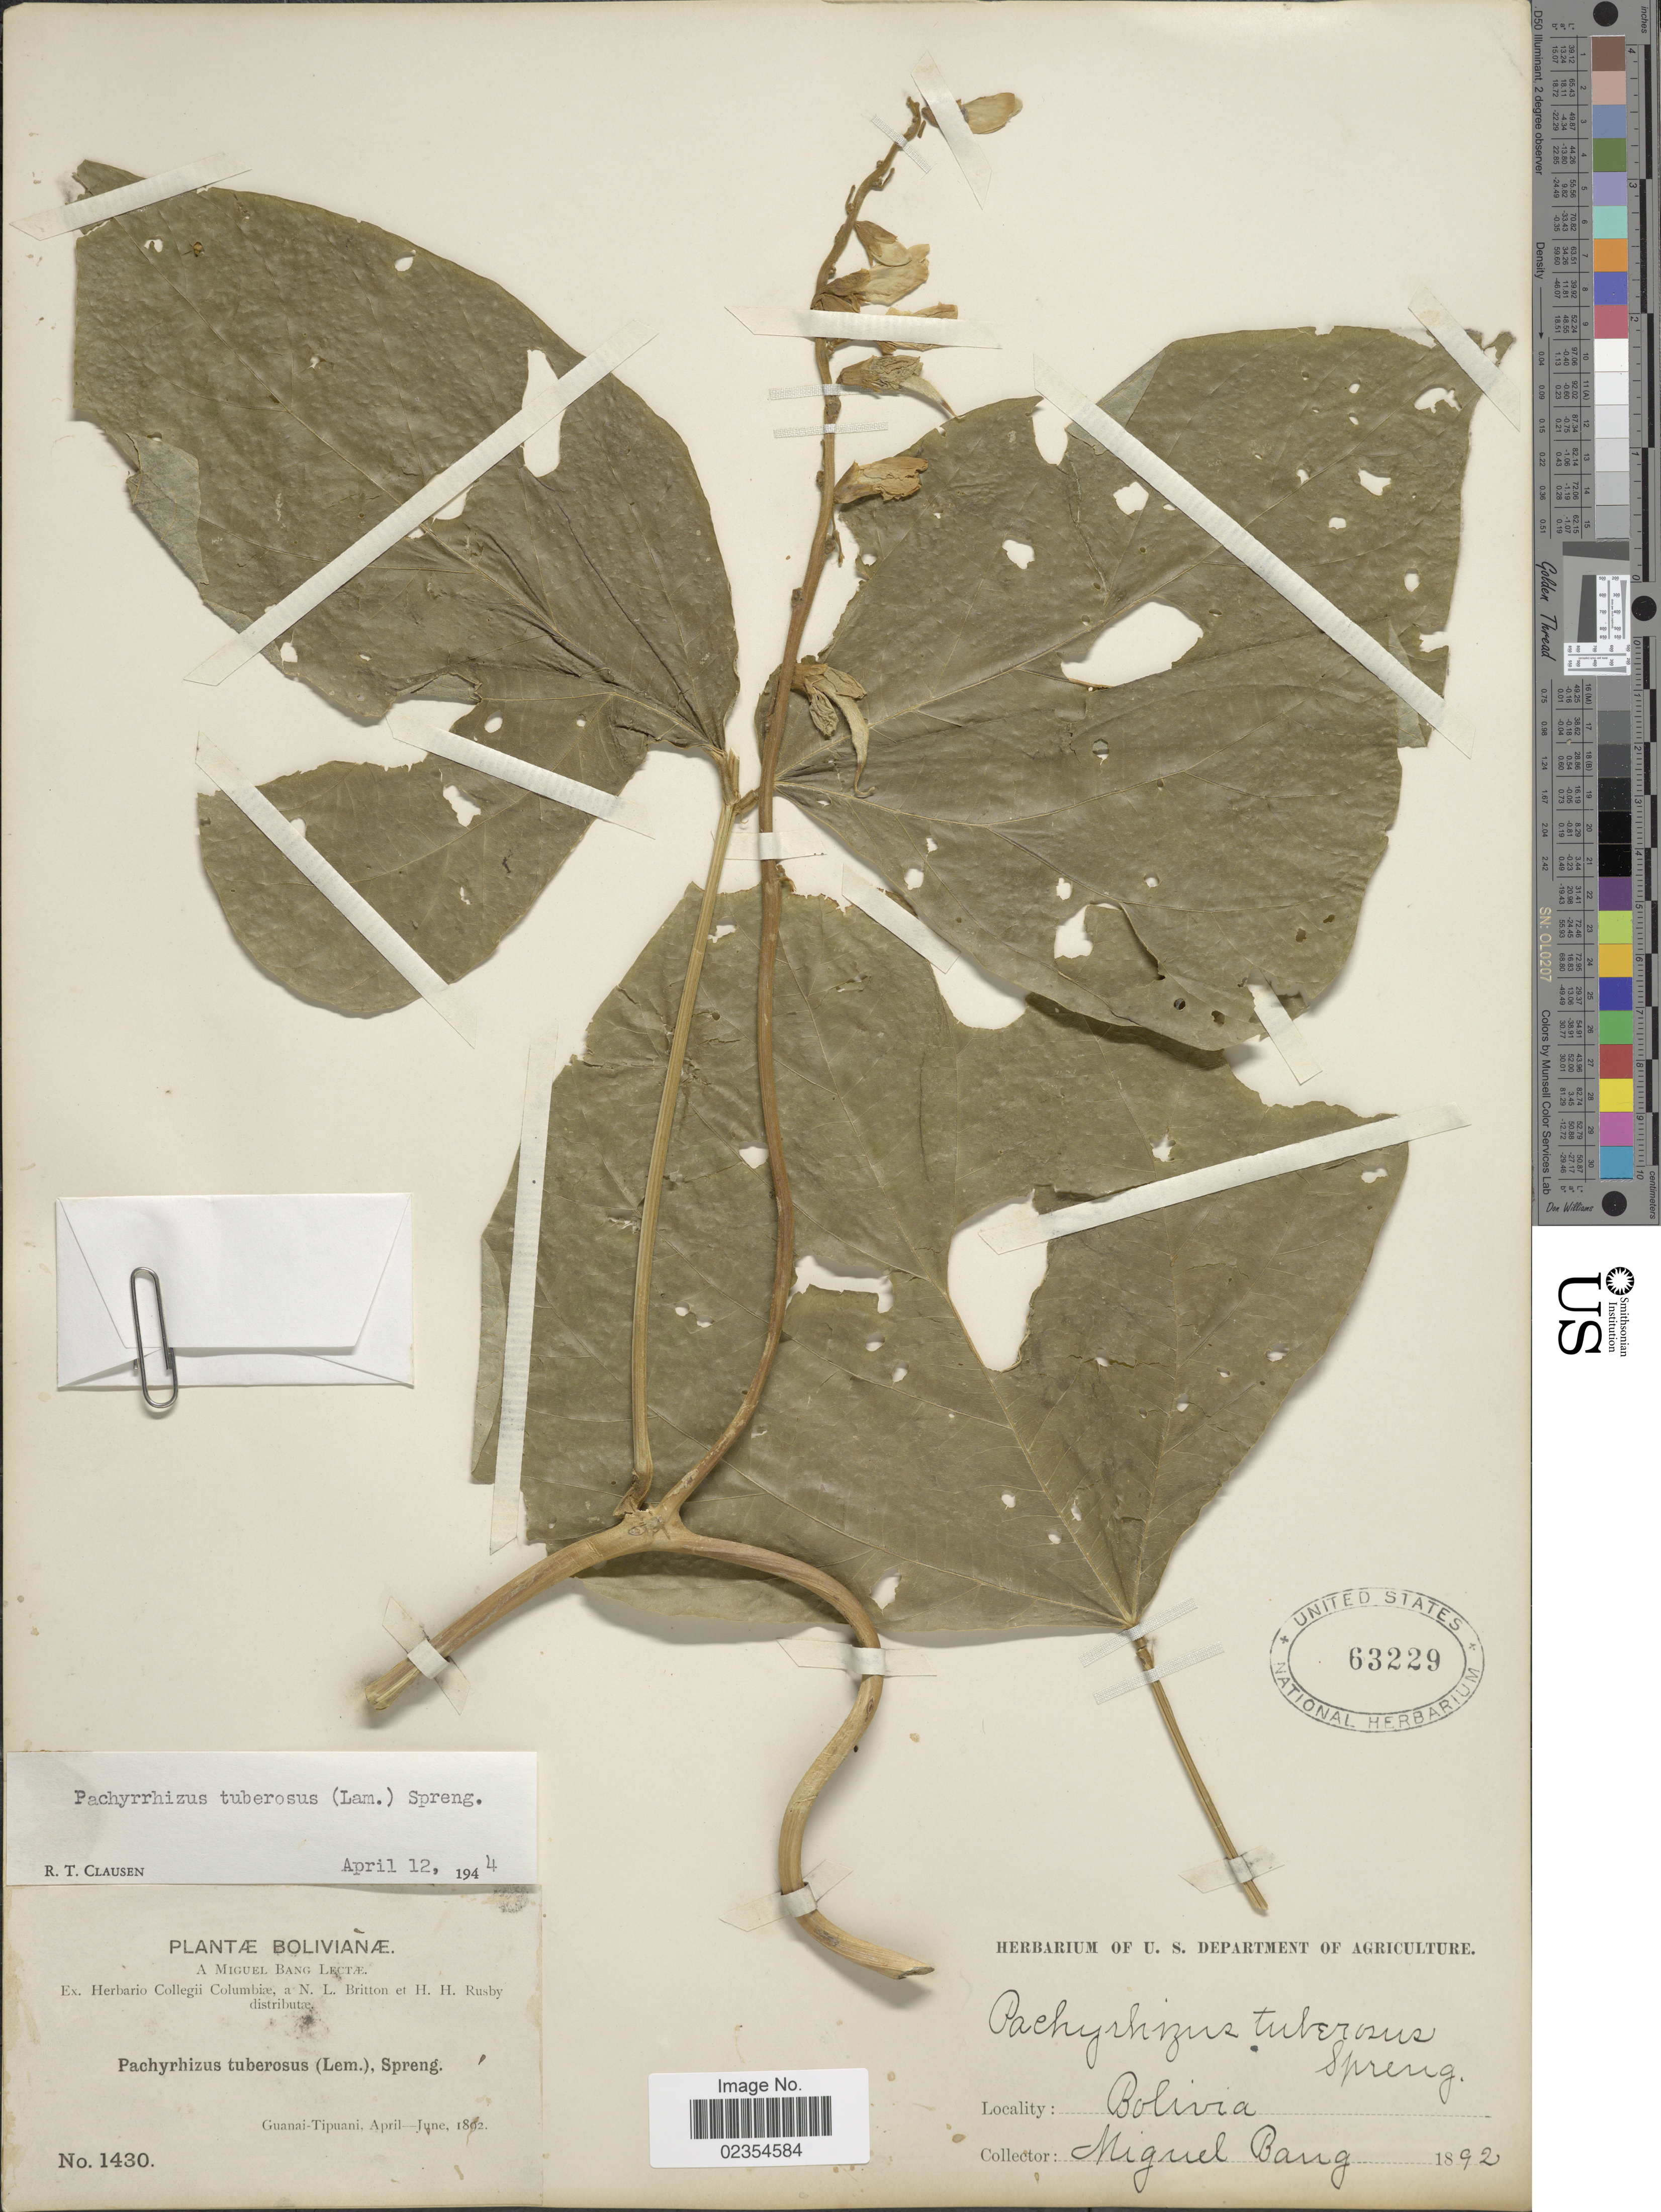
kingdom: Plantae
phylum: Tracheophyta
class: Magnoliopsida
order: Fabales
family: Fabaceae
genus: Pachyrhizus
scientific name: Pachyrhizus tuberosus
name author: (Lam.) Spreng.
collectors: M. Bang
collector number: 1430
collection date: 1892-04/1892-06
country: Bolivia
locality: Guanai - Tipuani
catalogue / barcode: US 63229